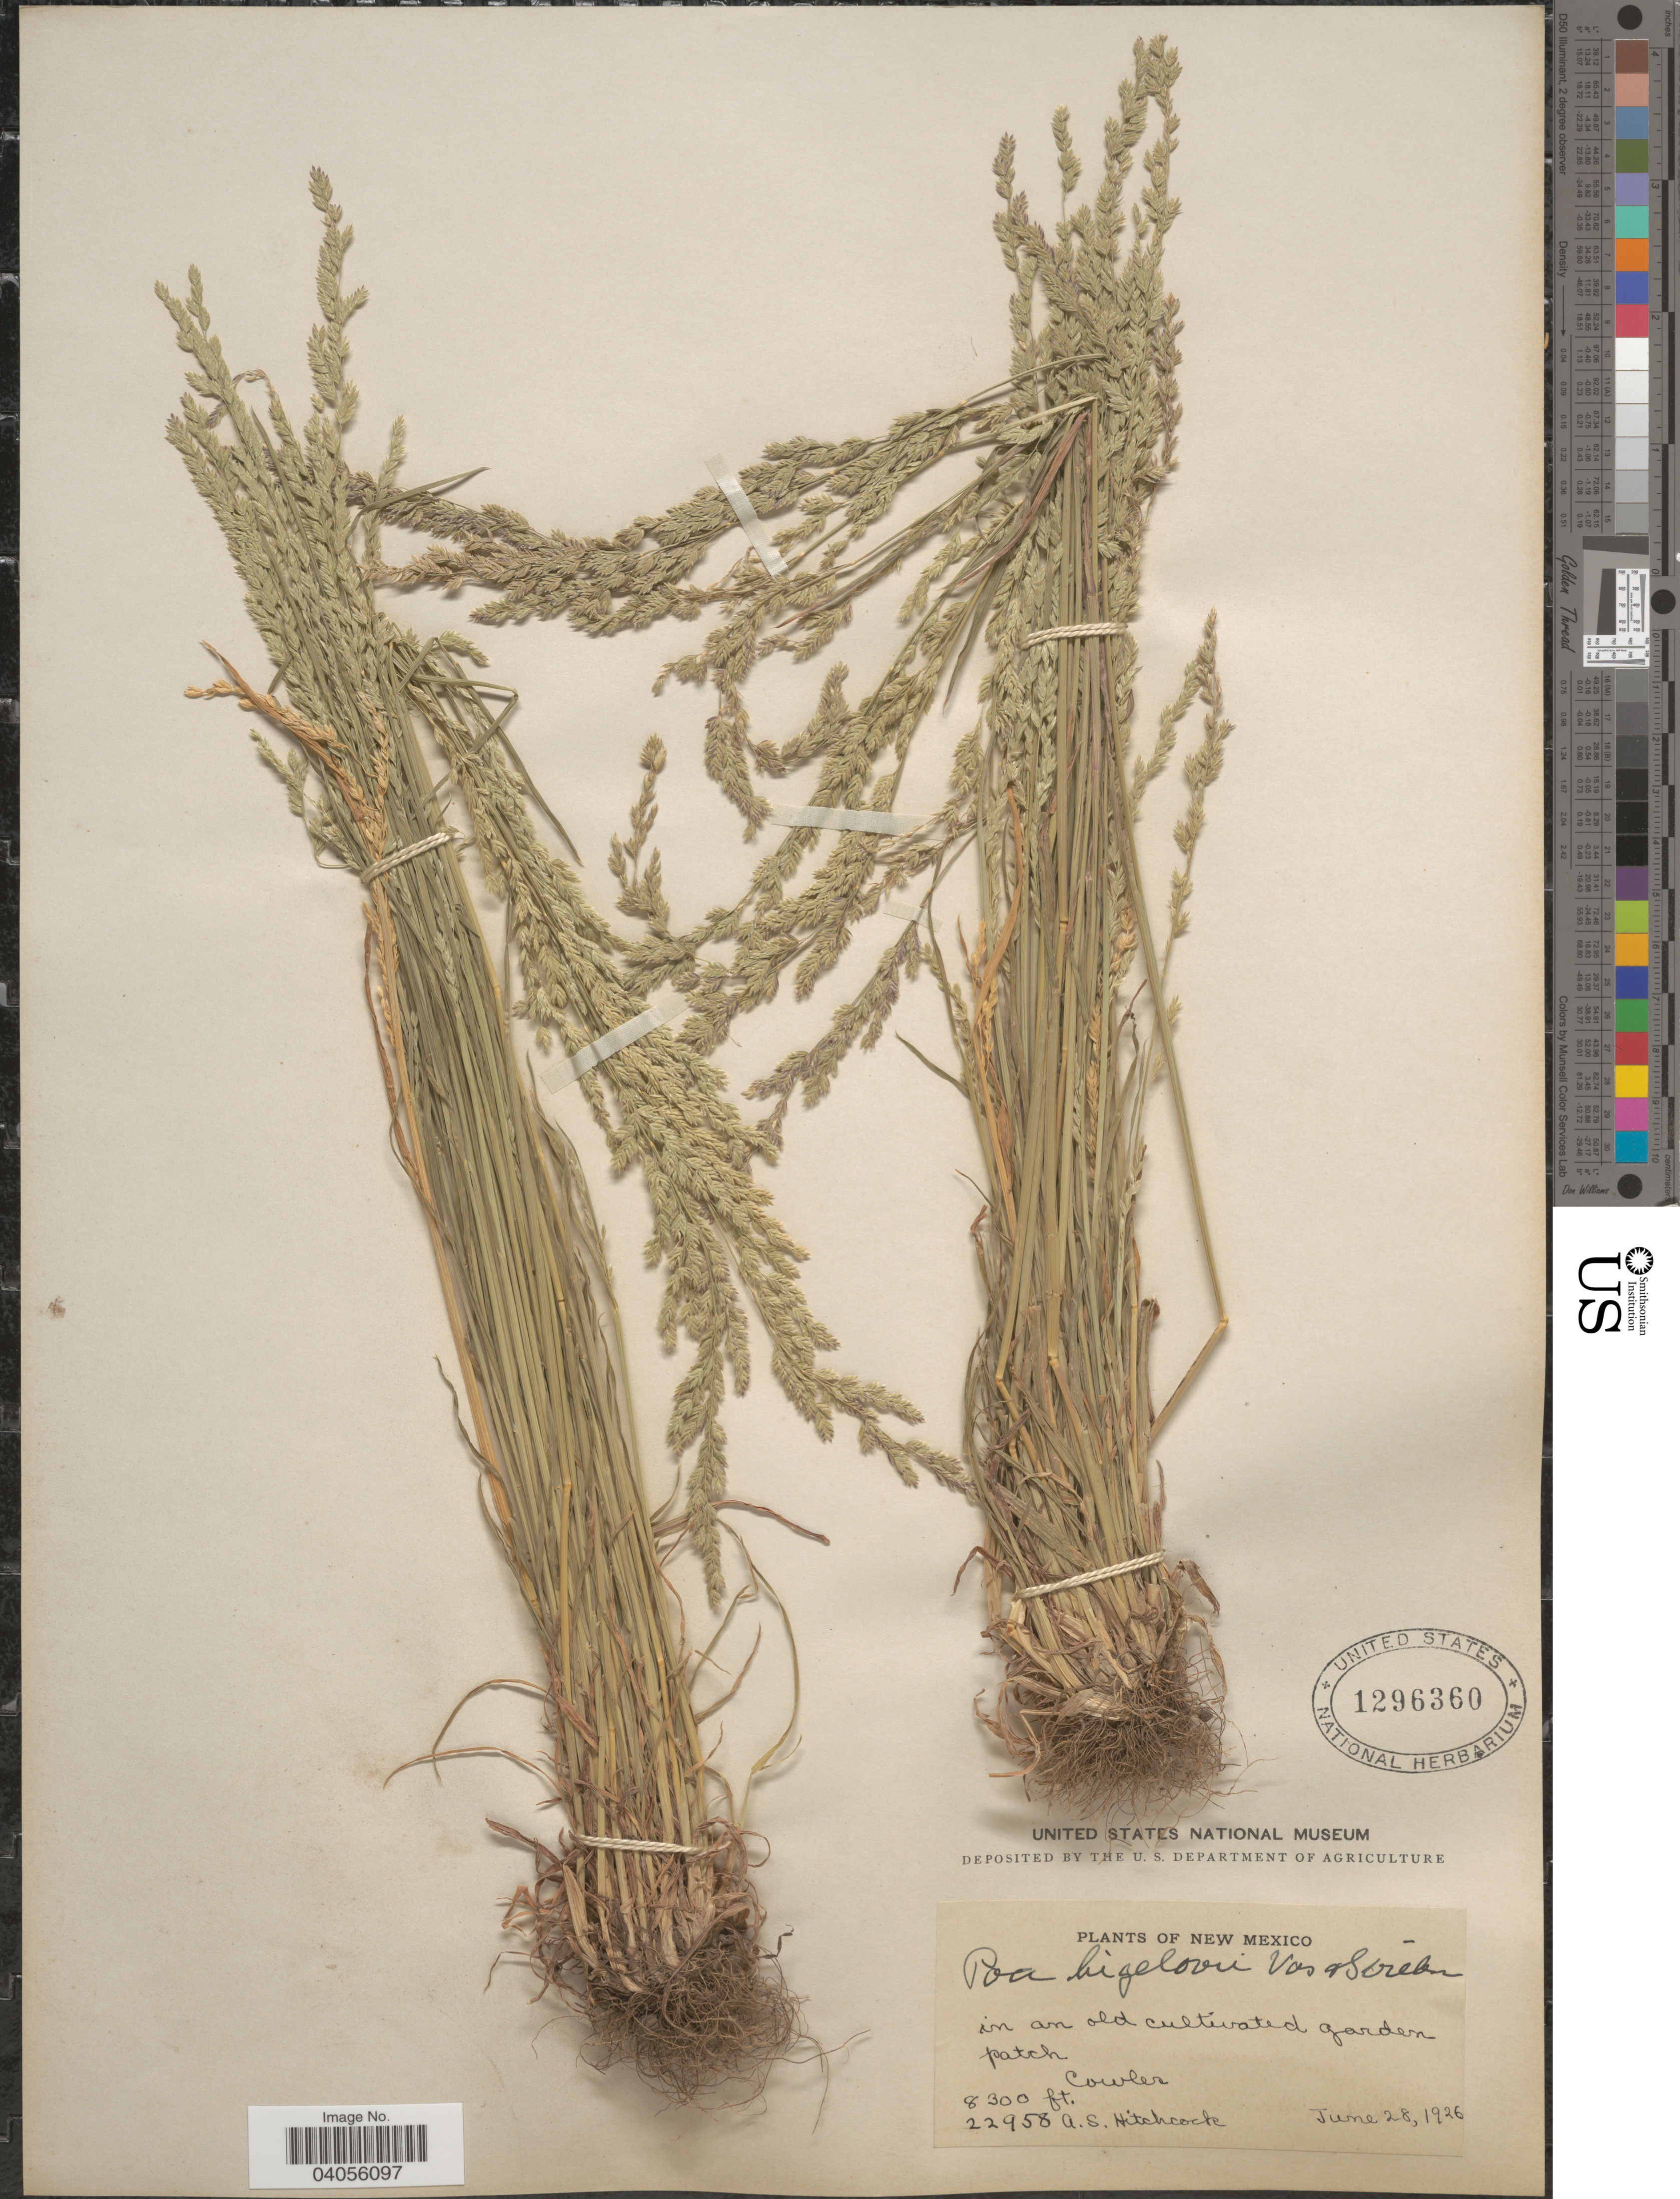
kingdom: Plantae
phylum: Tracheophyta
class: Liliopsida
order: Poales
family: Poaceae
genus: Poa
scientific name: Poa bigelovii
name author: Vasey & Scribn.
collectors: A. S. Hitchcock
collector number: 22958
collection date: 1926-06-28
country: United States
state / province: New Mexico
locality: In an old cultivated garden patch. Cowler.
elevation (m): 2530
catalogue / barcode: US 1296360